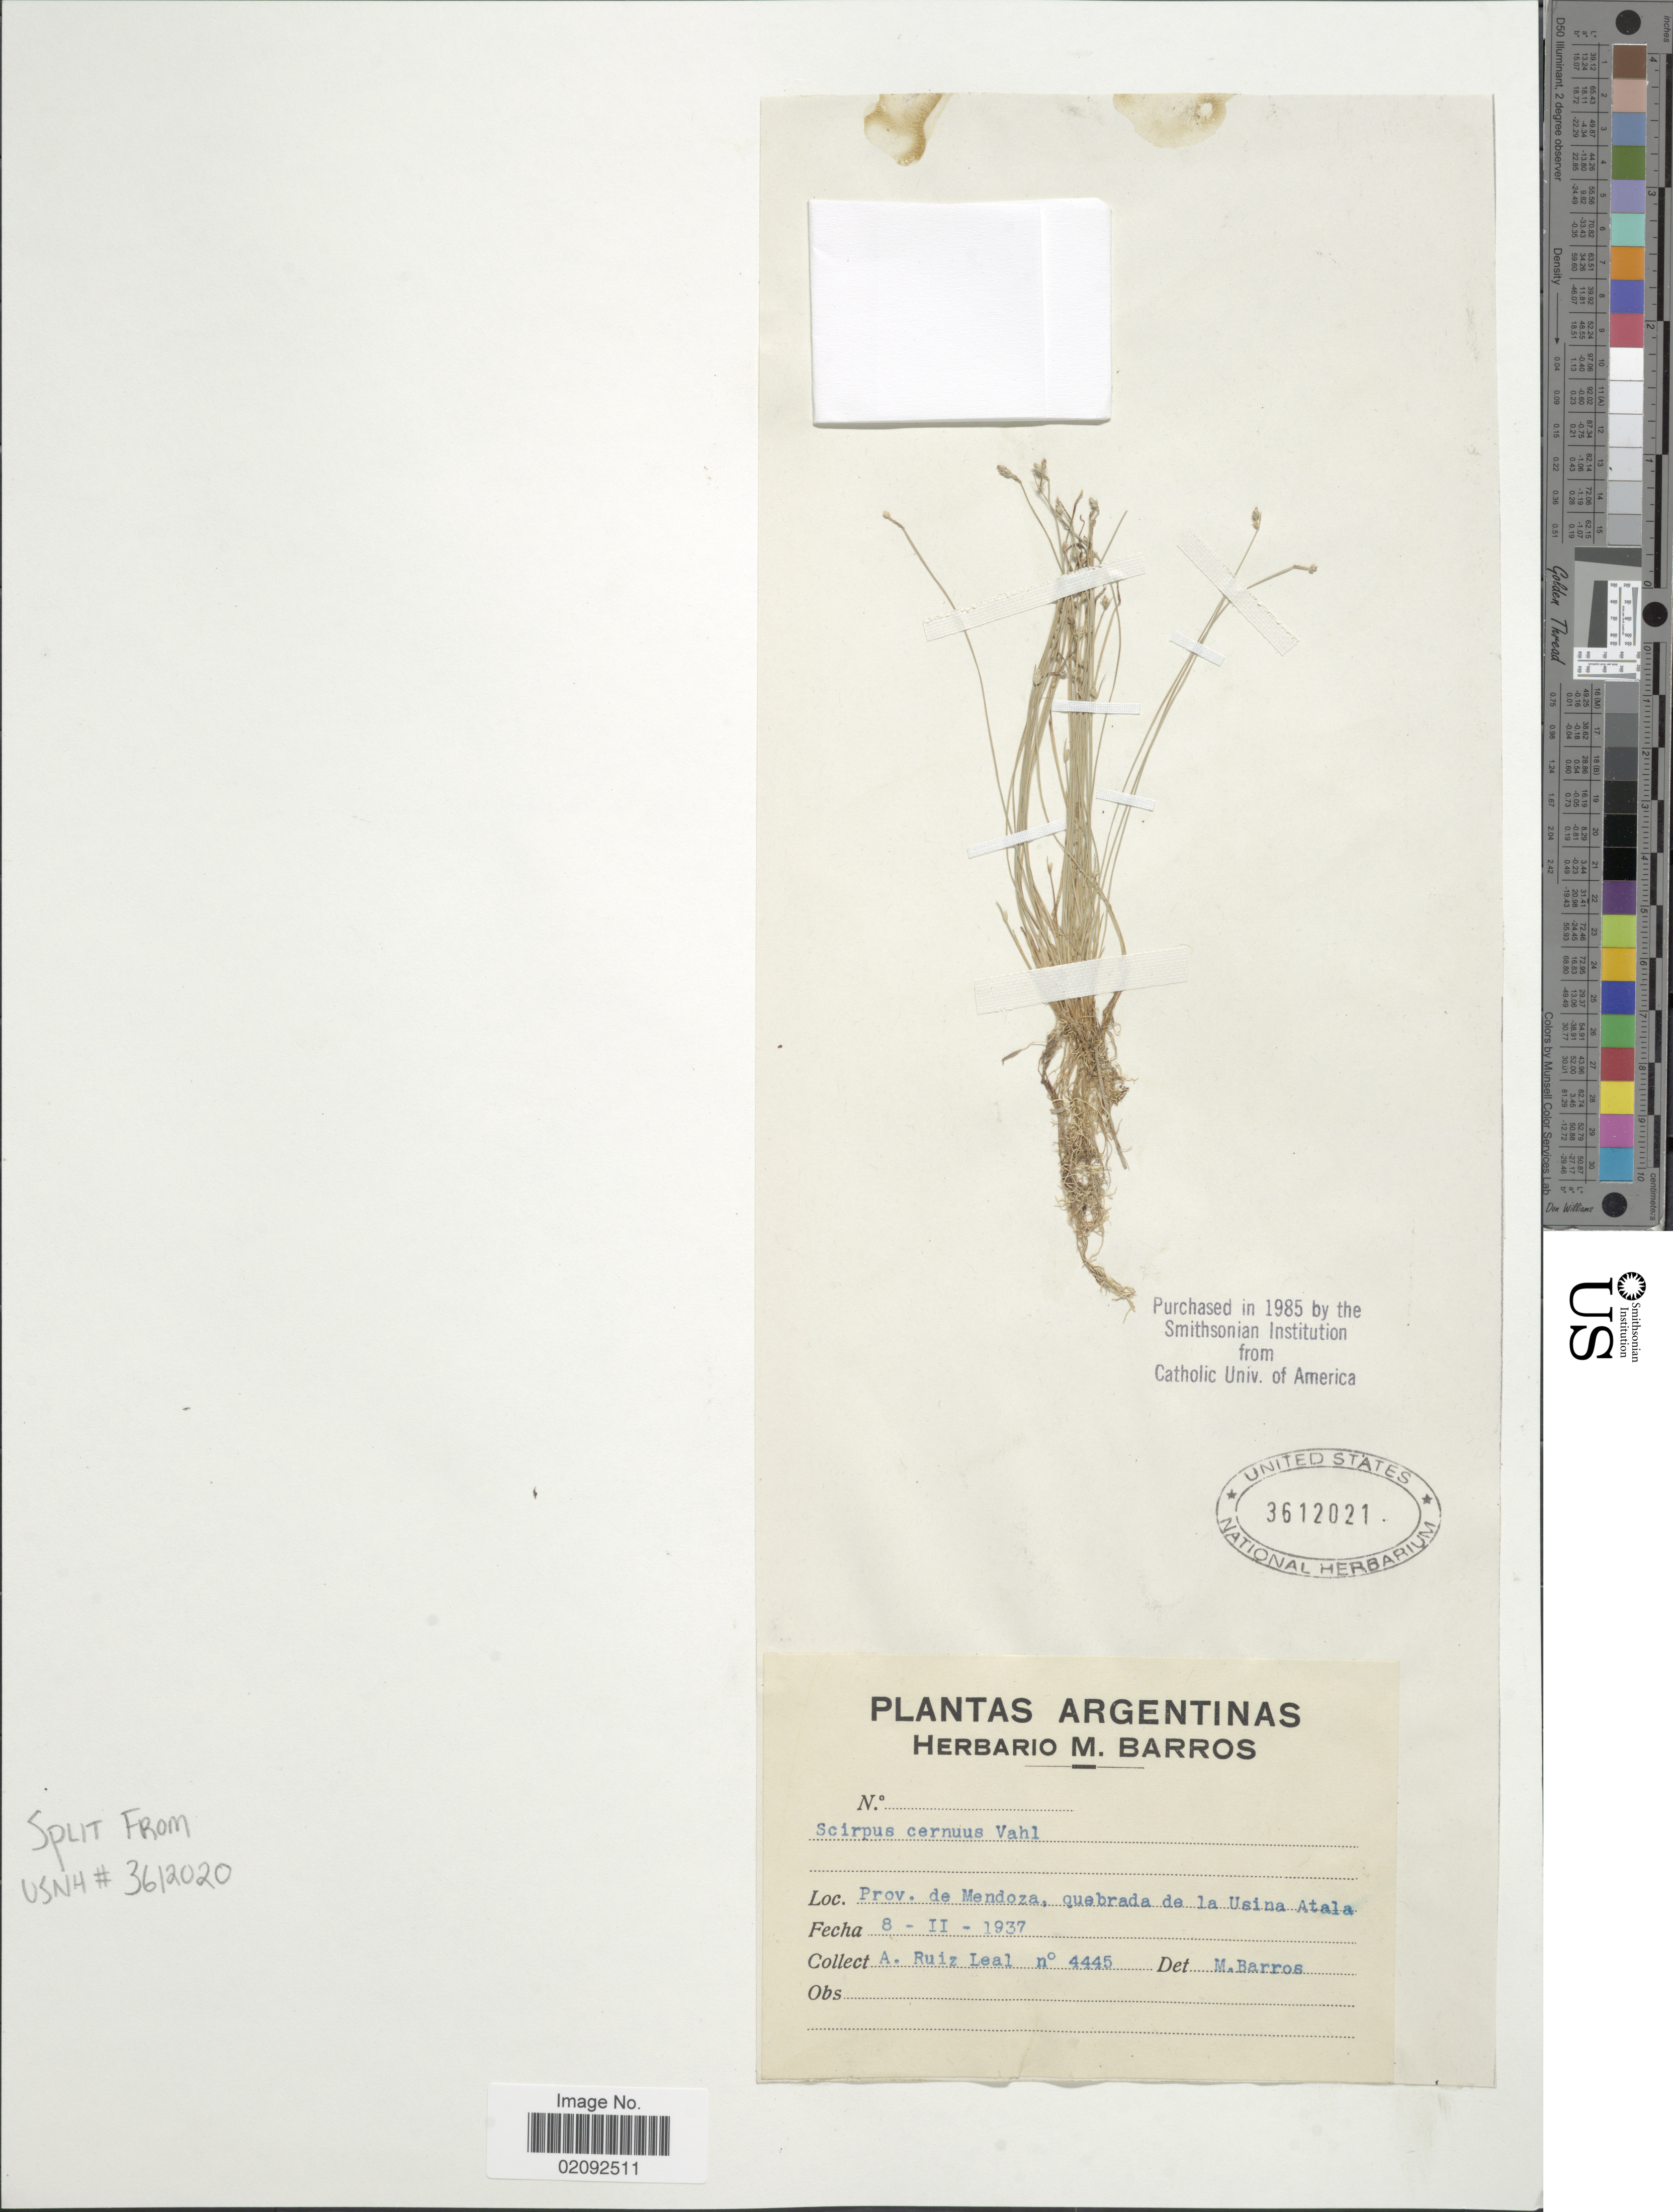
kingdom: Plantae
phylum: Tracheophyta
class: Liliopsida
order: Poales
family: Cyperaceae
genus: Isolepis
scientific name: Isolepis cernua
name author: (Vahl) Roem. & Schult.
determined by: Strong, Mark T., (BOT), Smithsonian Institution - National Museum of Natural History (UNITED STATES)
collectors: A. R. Leal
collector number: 4445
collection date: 1937-02-08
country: Argentina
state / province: Mendoza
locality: Quebrada de la Usina Atala.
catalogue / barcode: US 3612021